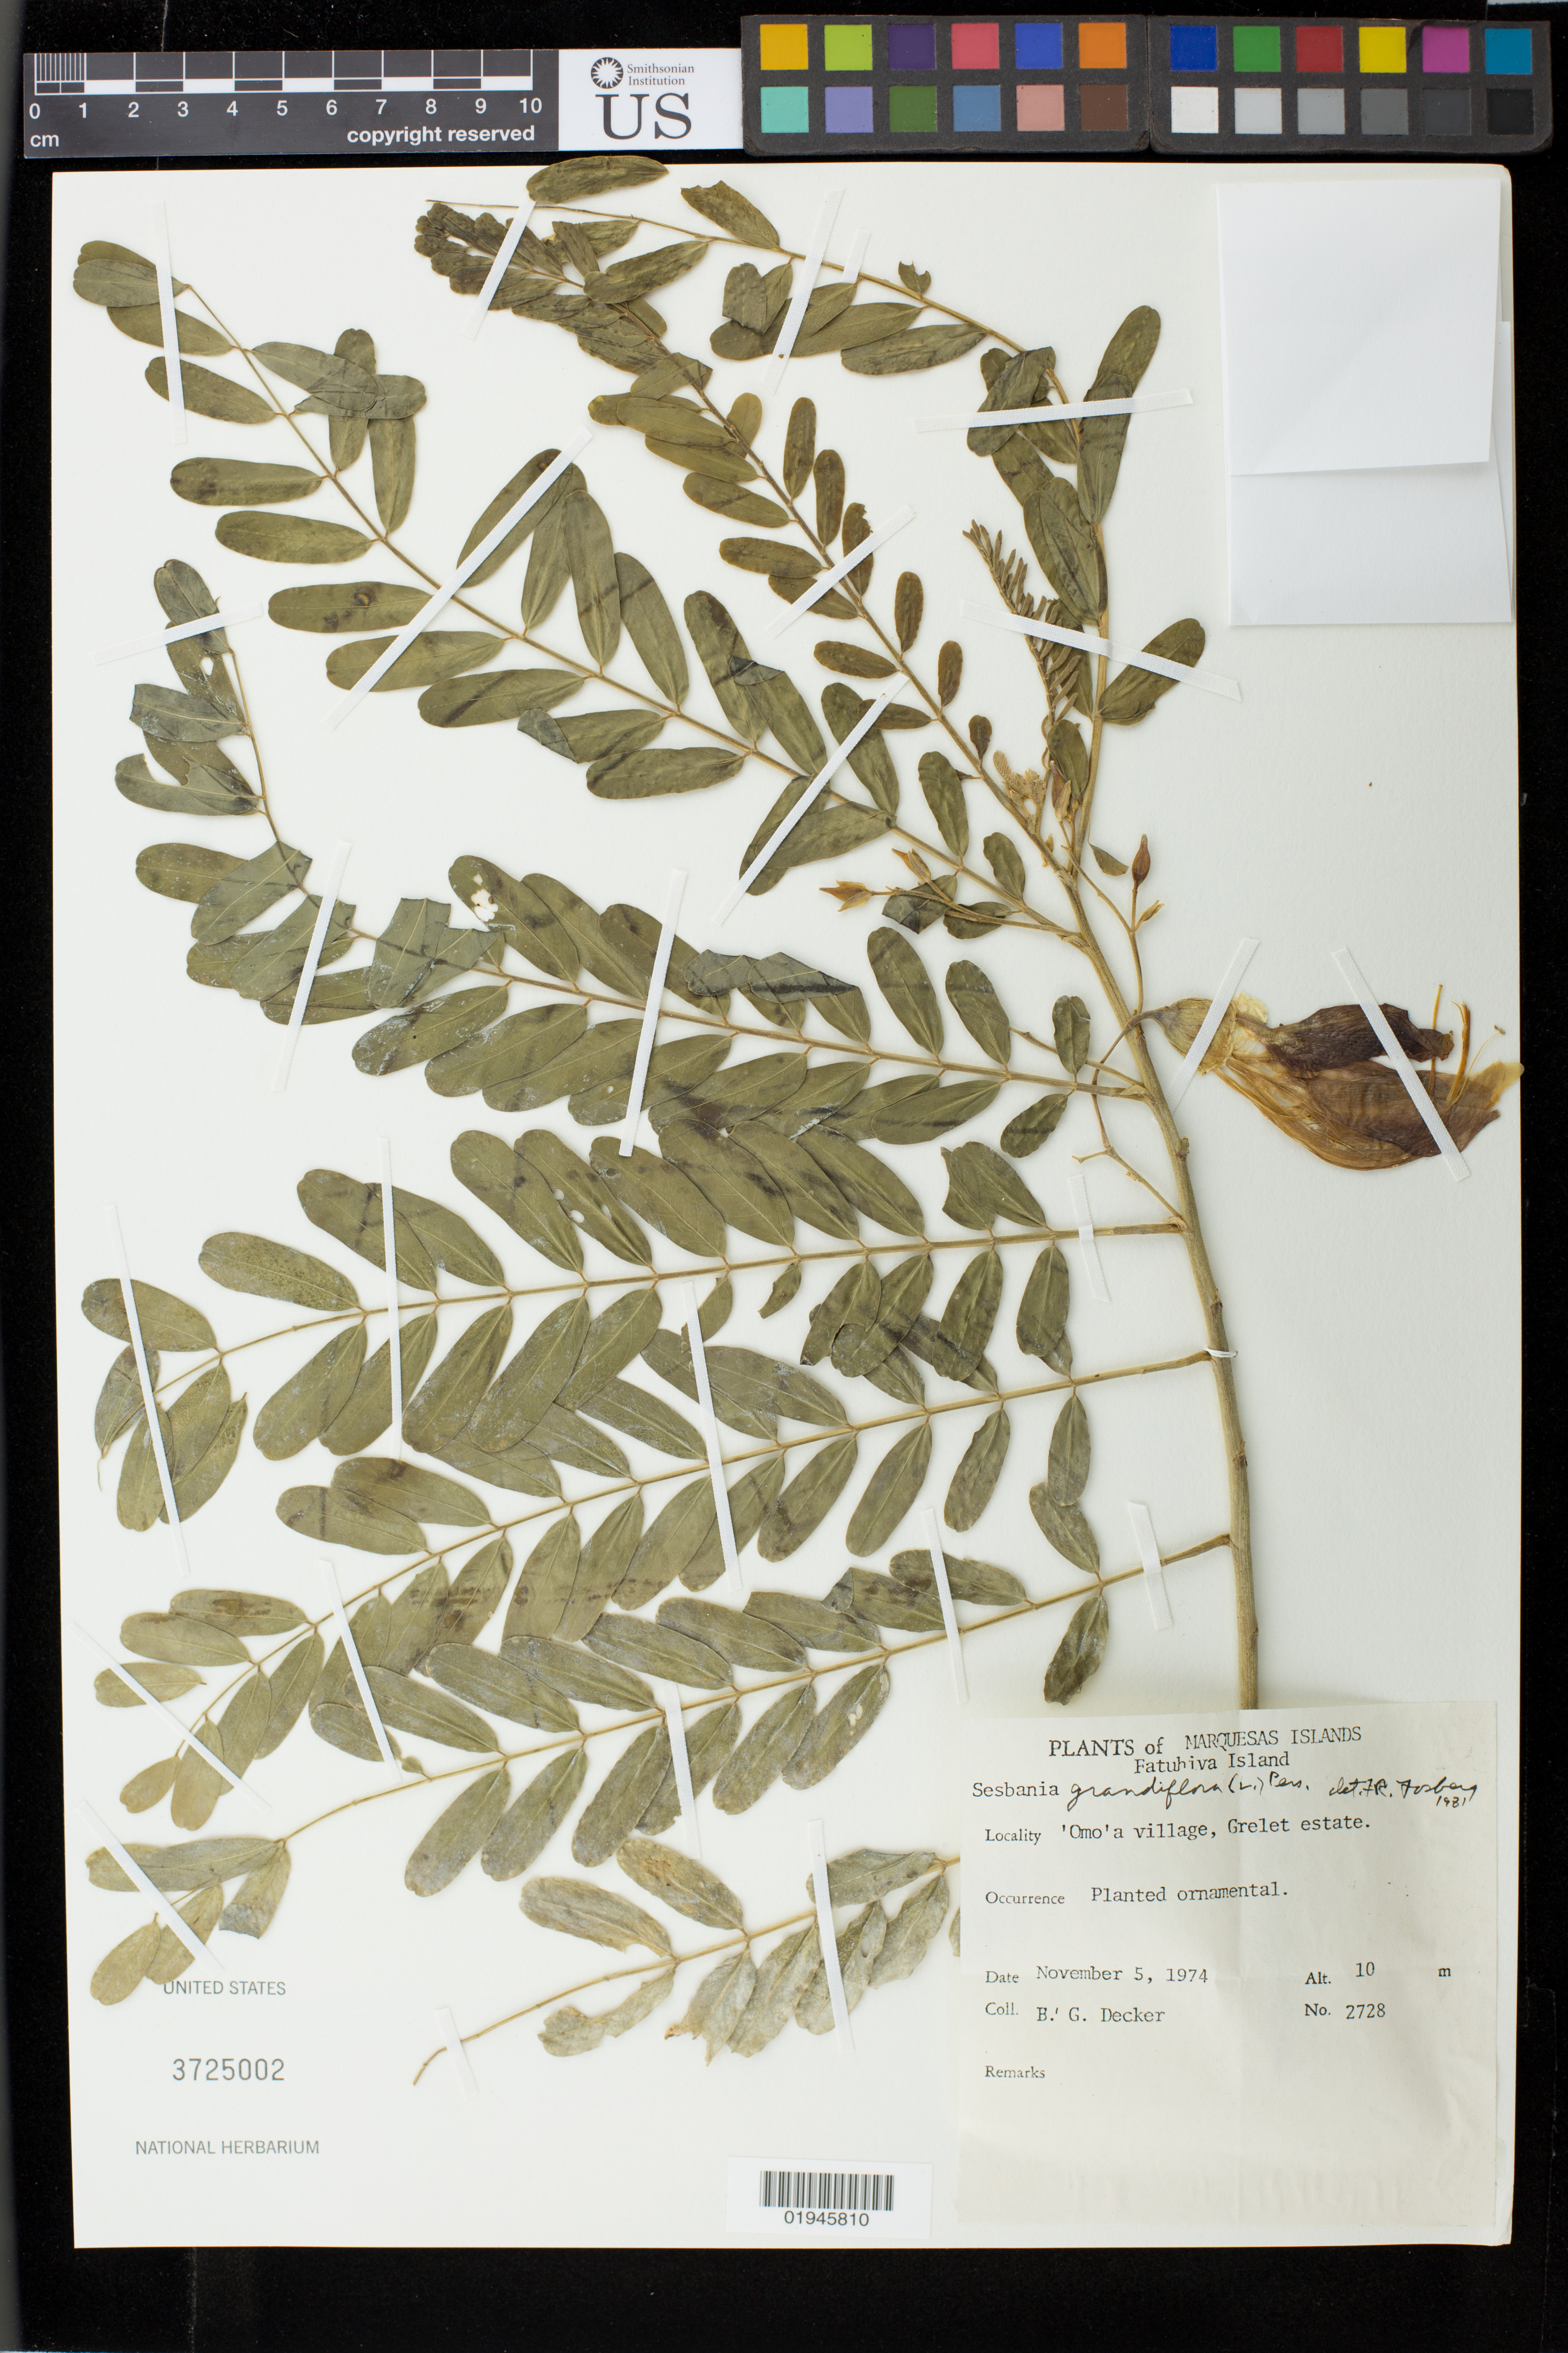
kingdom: Plantae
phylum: Tracheophyta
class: Magnoliopsida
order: Fabales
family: Fabaceae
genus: Sesbania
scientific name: Sesbania grandiflora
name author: (L.) Poir.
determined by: Fosberg, F. R.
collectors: B. G. Decker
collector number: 2728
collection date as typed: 5 November 1974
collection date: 1974-11-05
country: French Polynesia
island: Fatu Hiva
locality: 'Omo'a, village, Grelet estate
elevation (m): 10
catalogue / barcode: US 3725002